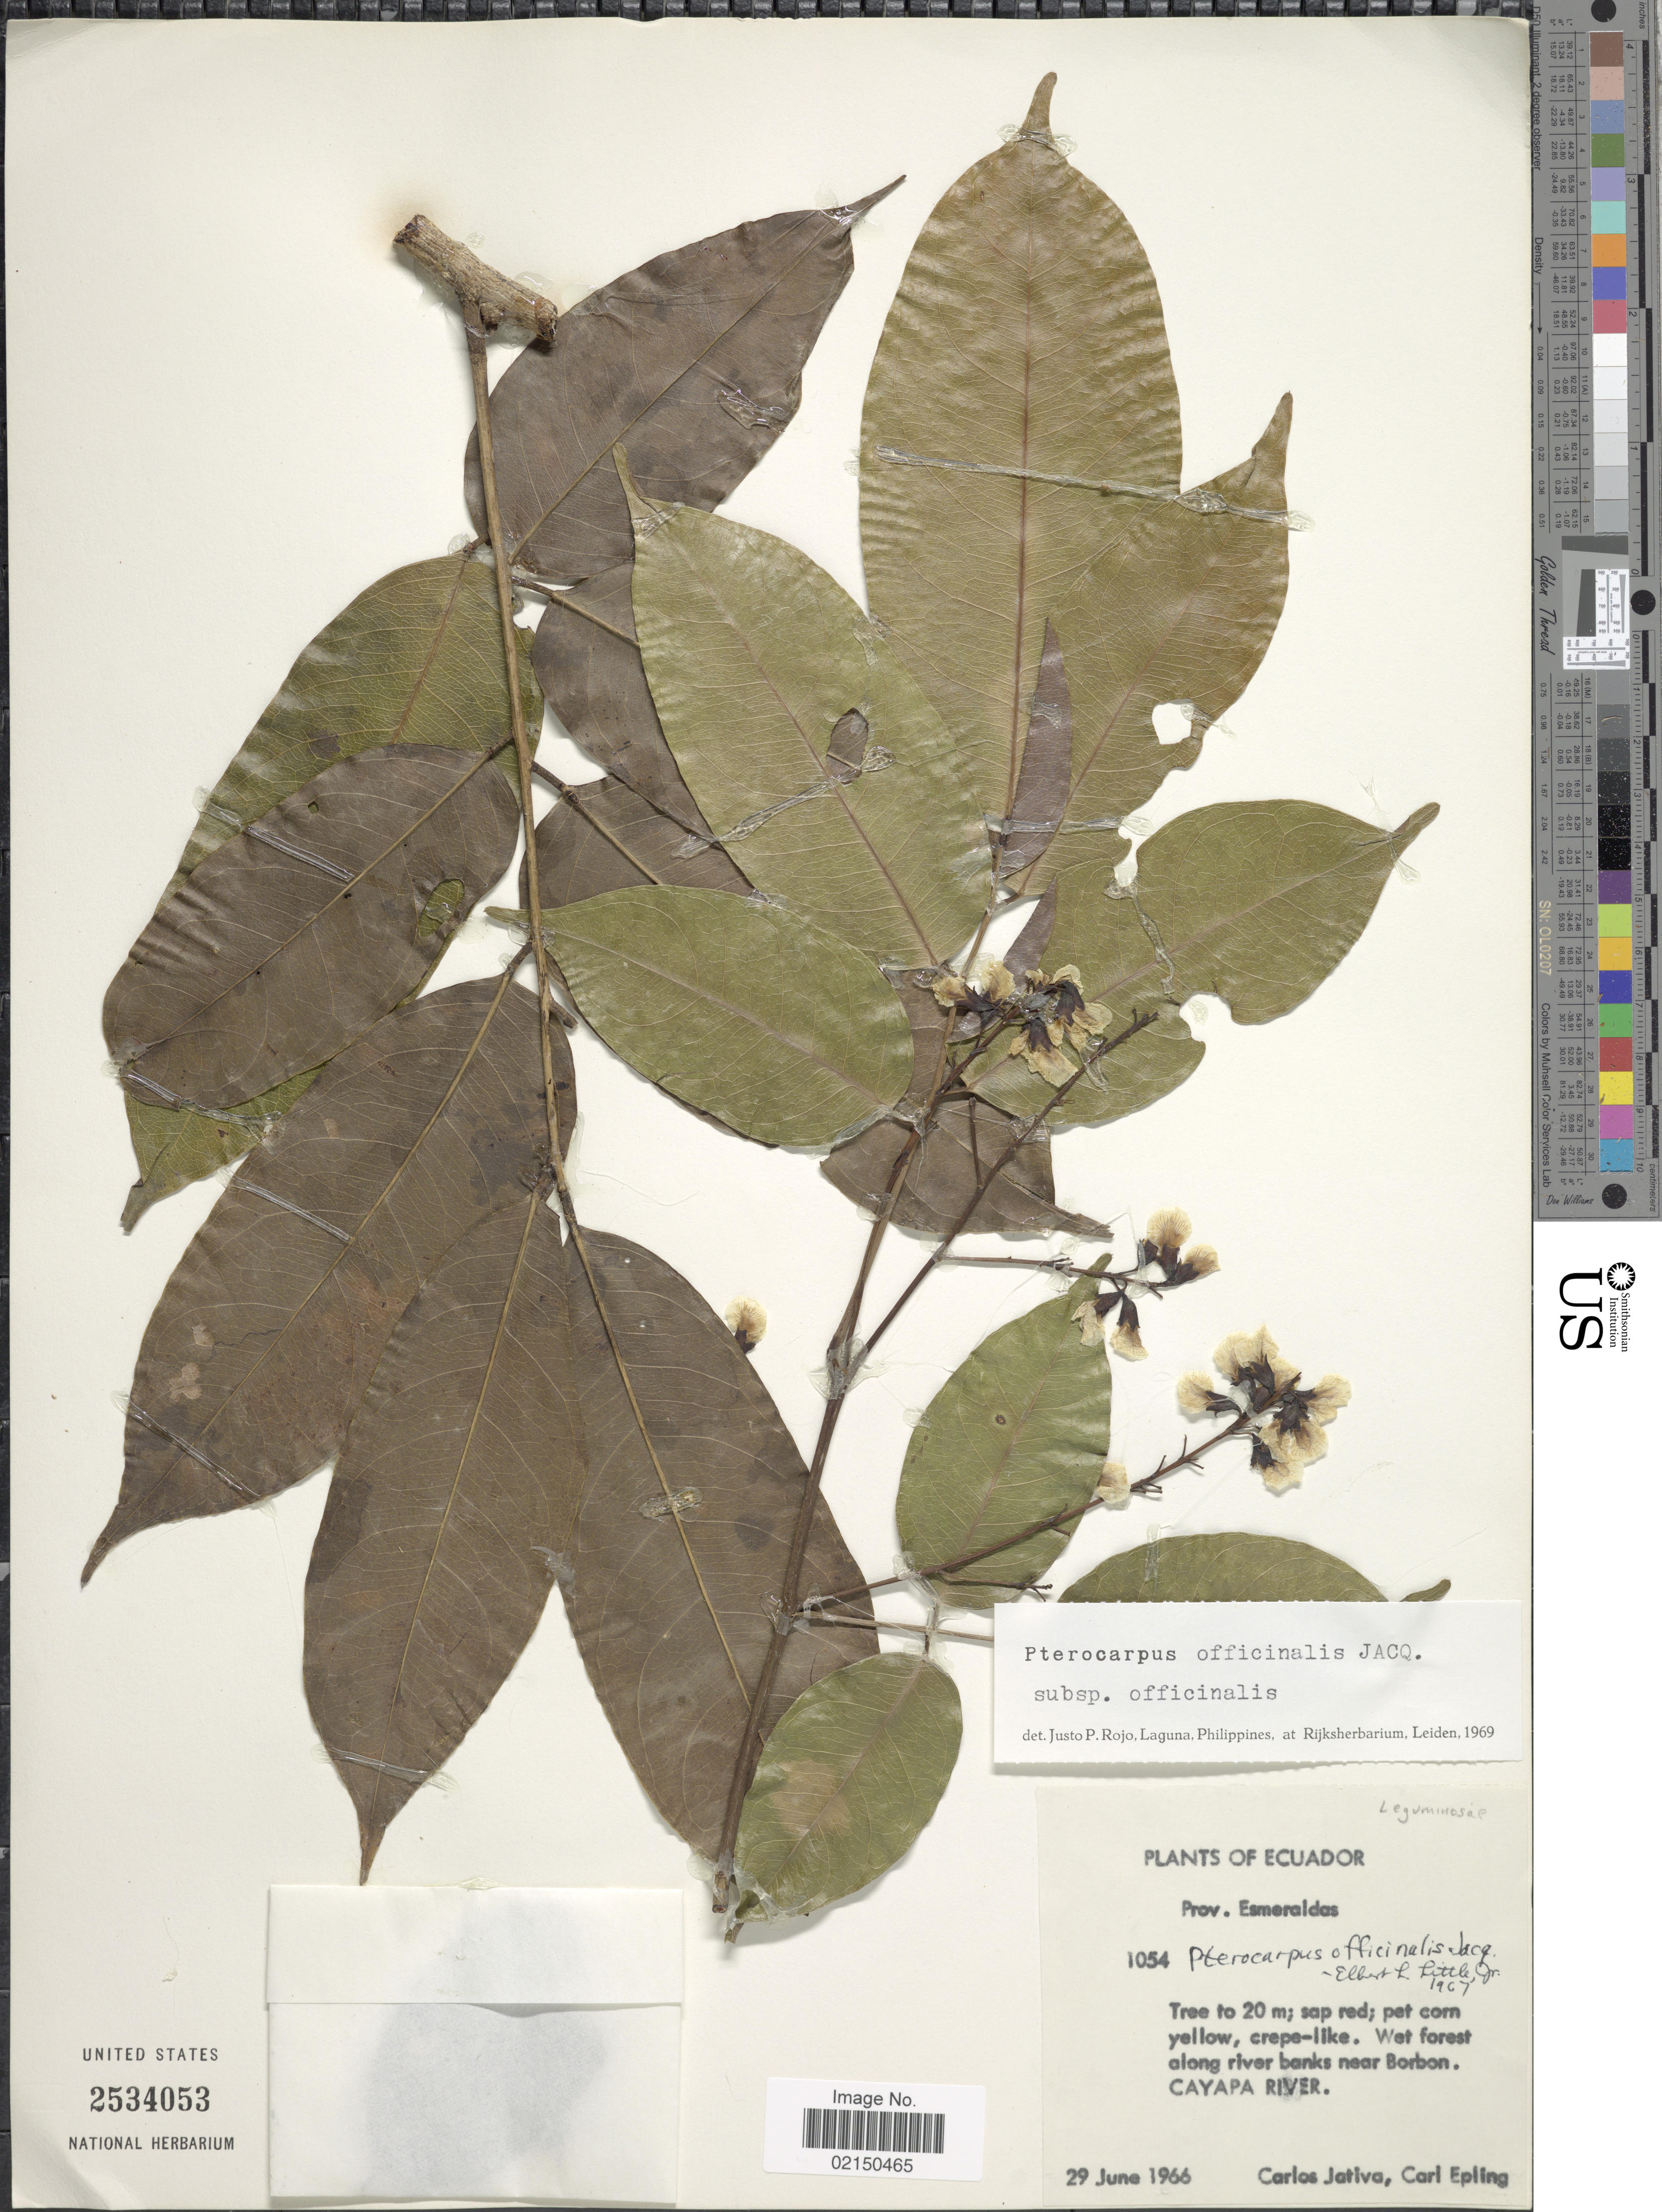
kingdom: Plantae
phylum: Tracheophyta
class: Magnoliopsida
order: Fabales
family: Fabaceae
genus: Pterocarpus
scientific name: Pterocarpus officinalis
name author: Jacq.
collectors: C. D. Játiva & C. C. Epling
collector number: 1054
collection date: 1966-06-29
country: Ecuador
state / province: Esmeraldas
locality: Wet forest along river banks near Borbon, Cayapa River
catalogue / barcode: US 2534053